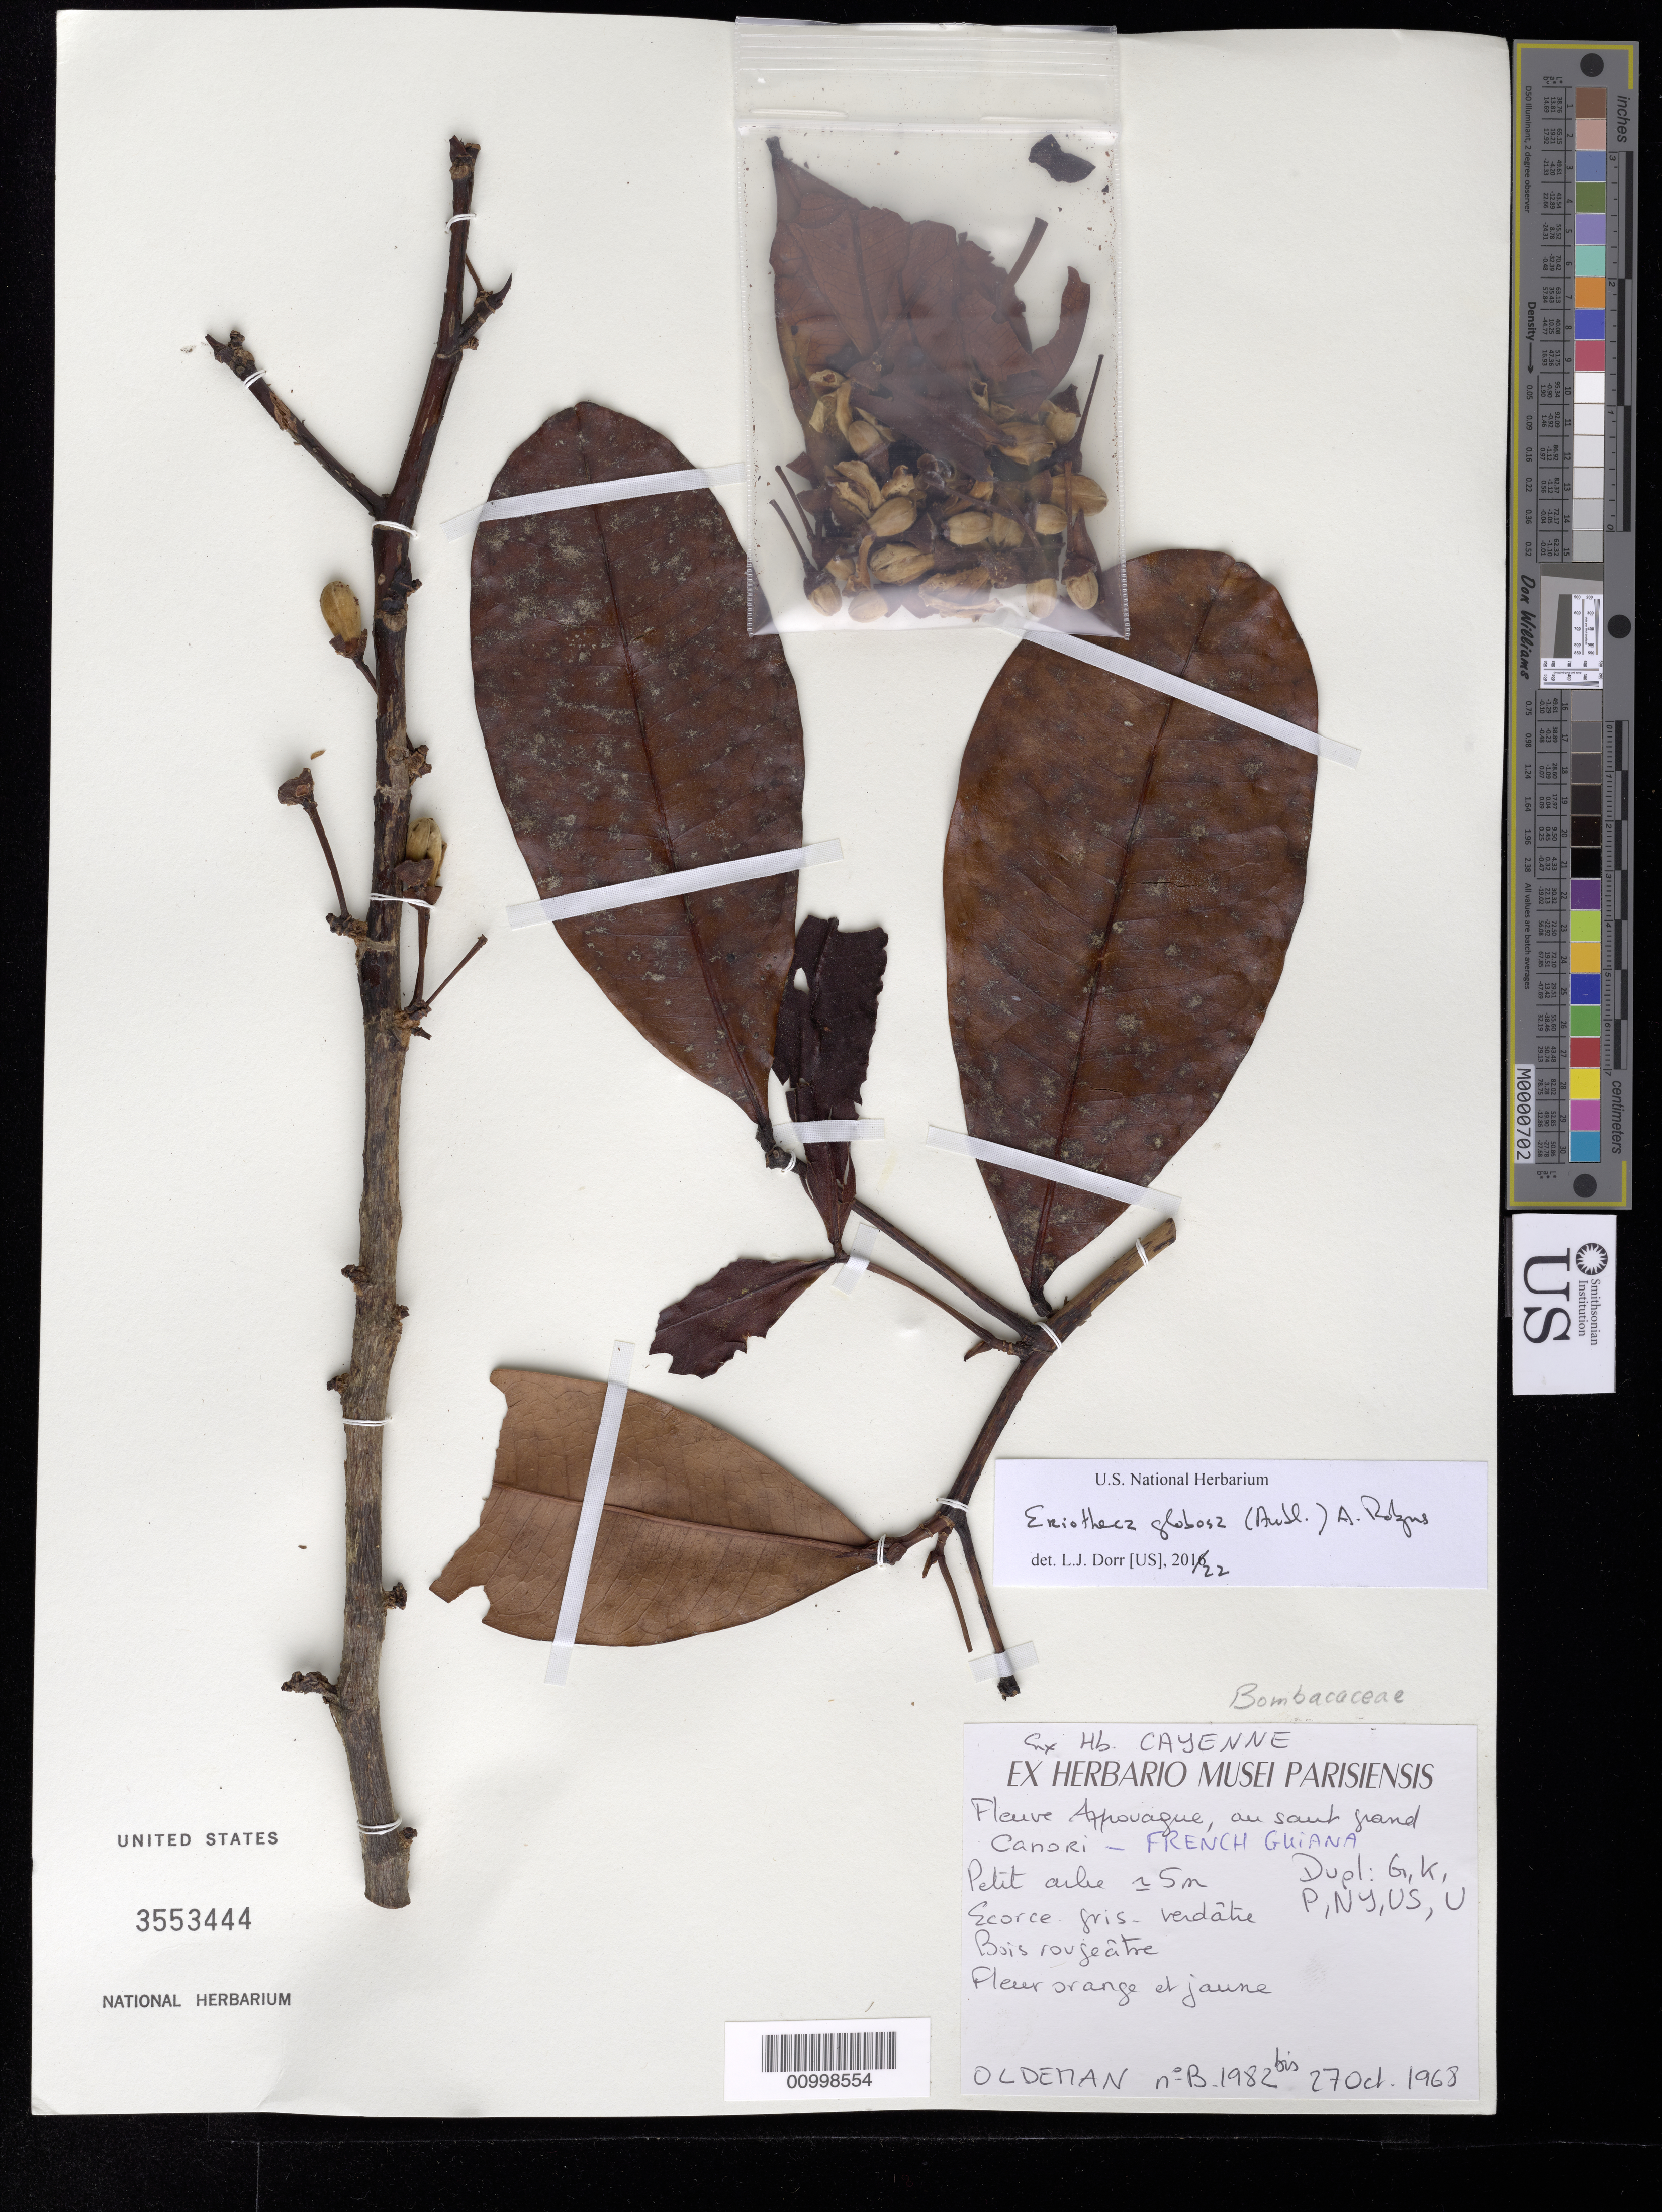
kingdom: Plantae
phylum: Tracheophyta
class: Magnoliopsida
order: Malvales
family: Malvaceae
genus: Pachira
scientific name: Pachira globosa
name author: (Aubl.) V.N. Yoshik. & M.C. Duarte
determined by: Dorr, Laurence J., Curator (BOT), Smithsonian Institution - National Museum of Natural History (UNITED STATES)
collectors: R. Oldeman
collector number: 1982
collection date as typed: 27-Oct-68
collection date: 1968-10-27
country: French Guiana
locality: Fleuve Approuague, au saut grand Canori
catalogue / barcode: US 3553444